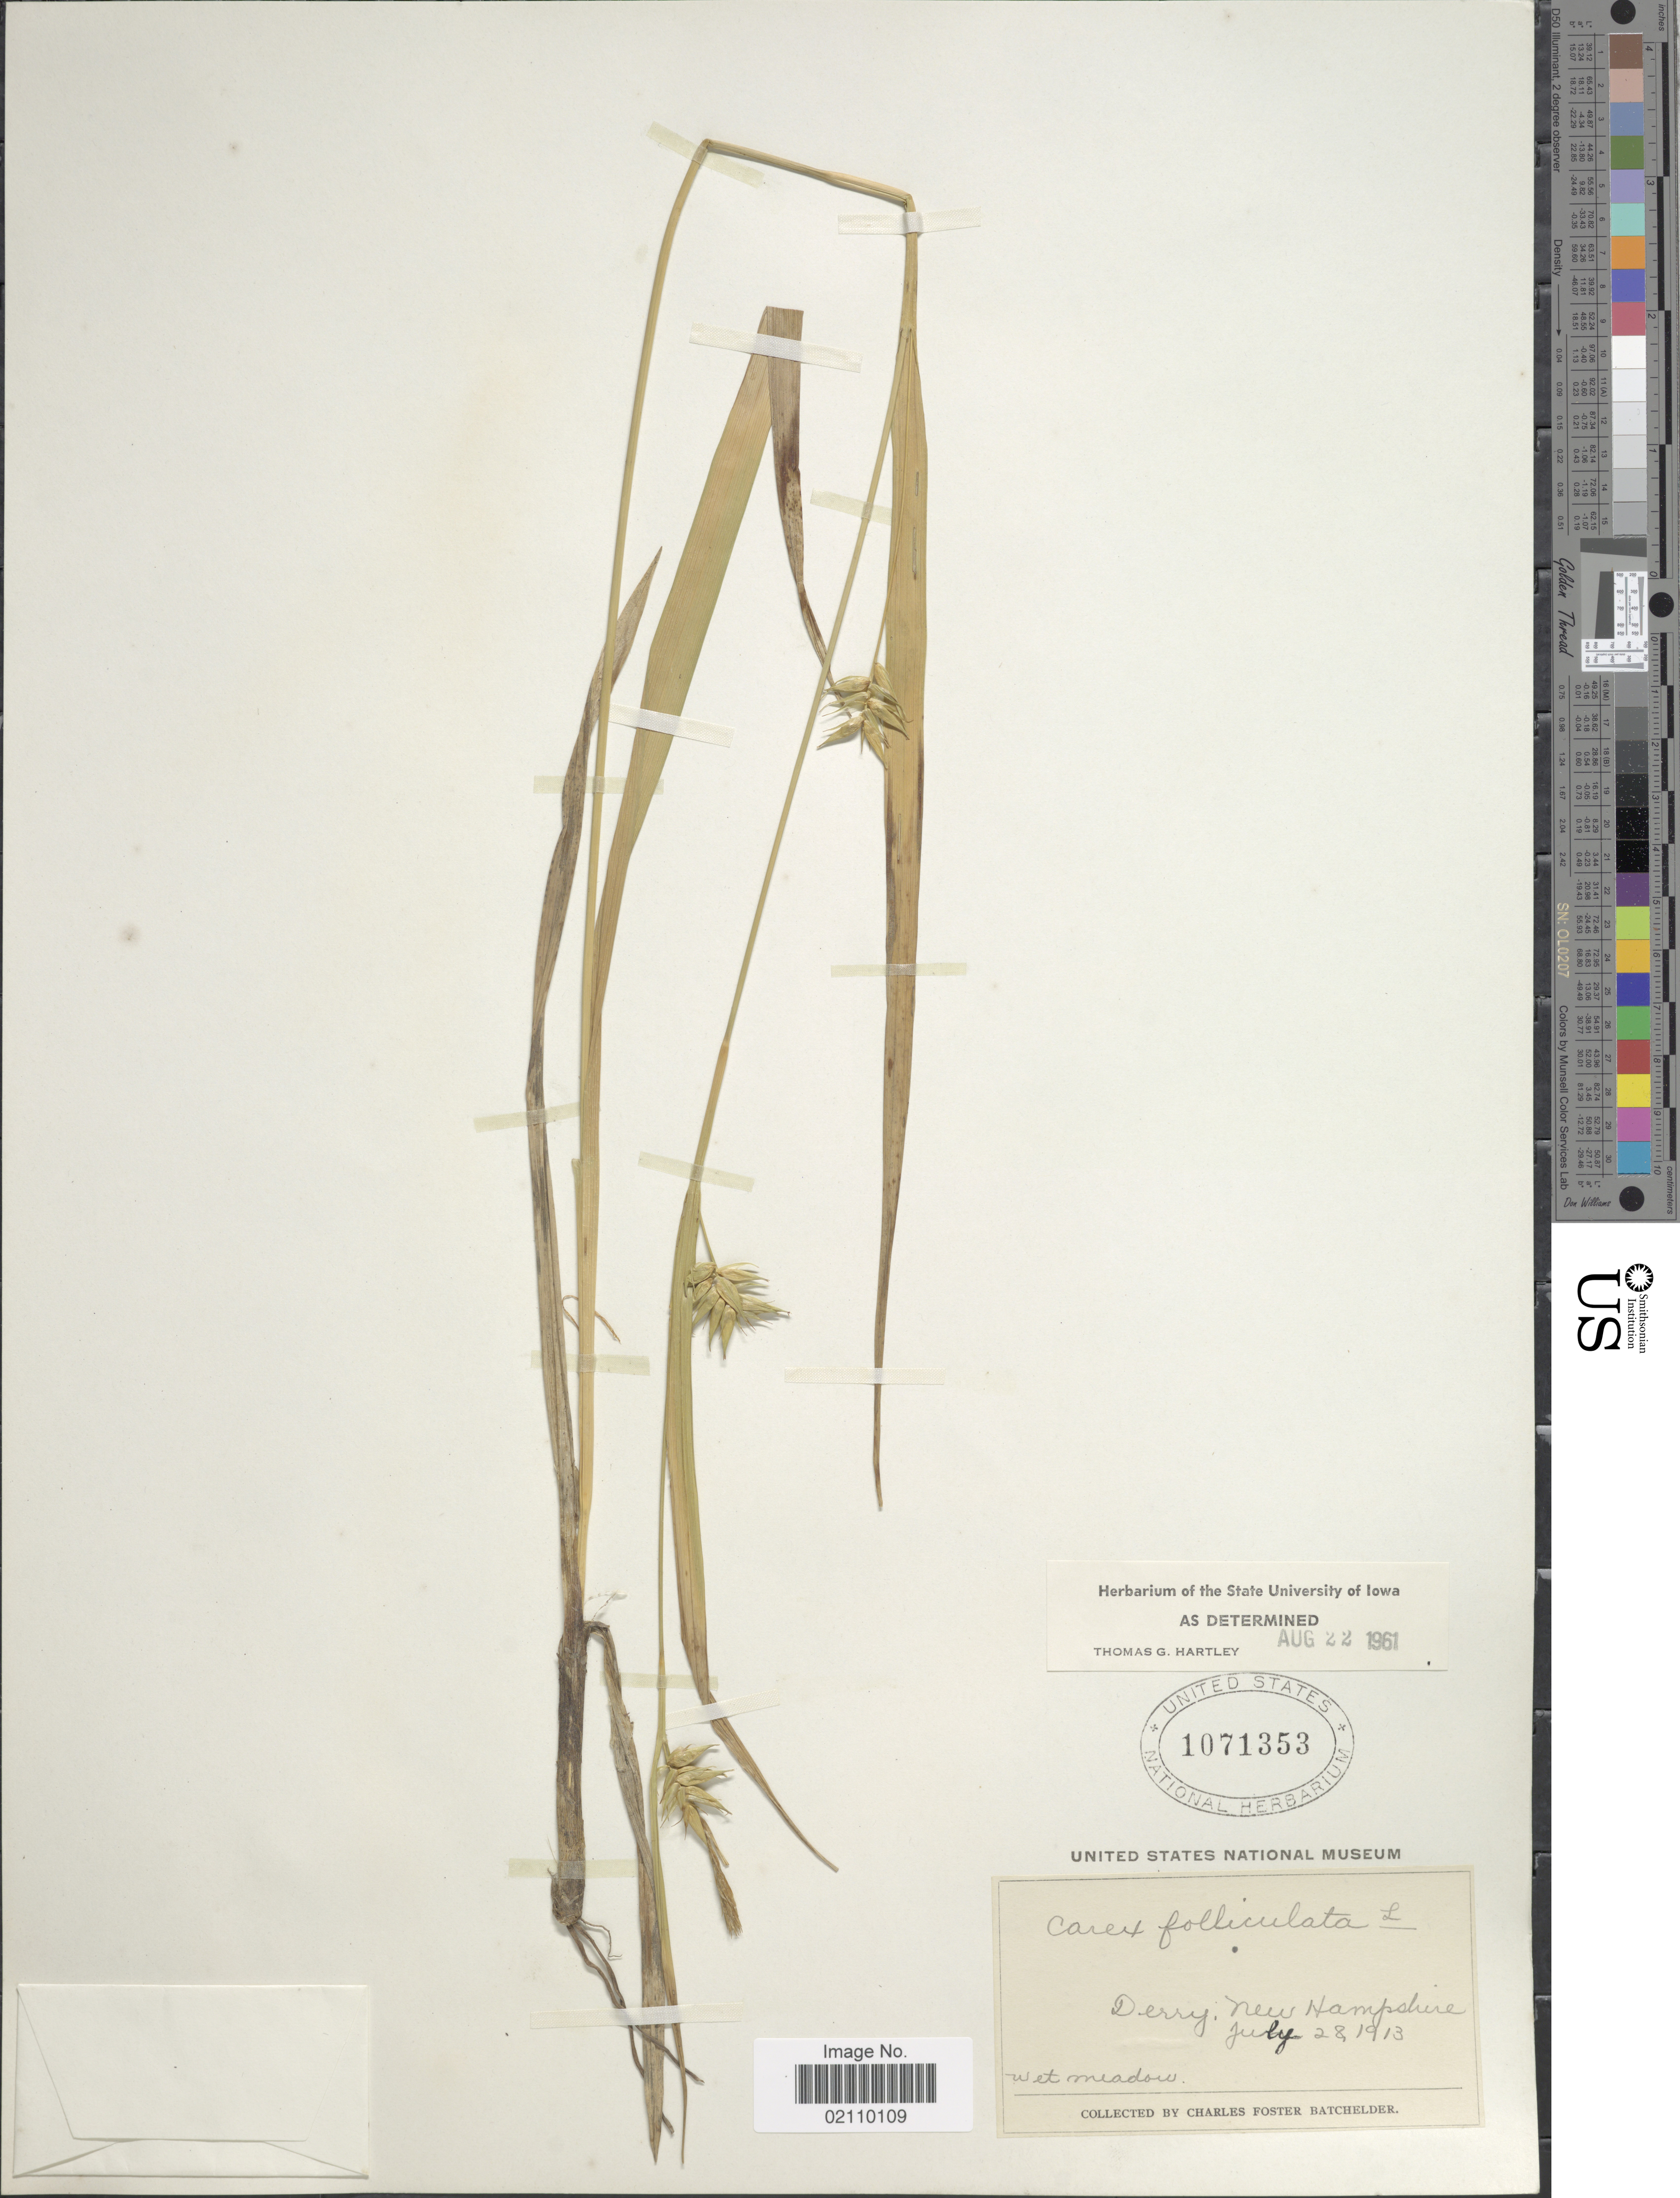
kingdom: Plantae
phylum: Tracheophyta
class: Liliopsida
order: Poales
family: Cyperaceae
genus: Carex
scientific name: Carex folliculata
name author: L.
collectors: C. Batchelder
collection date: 1913-07-28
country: United States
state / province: New Hampshire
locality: Derry, wet meadows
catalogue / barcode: US 1071353